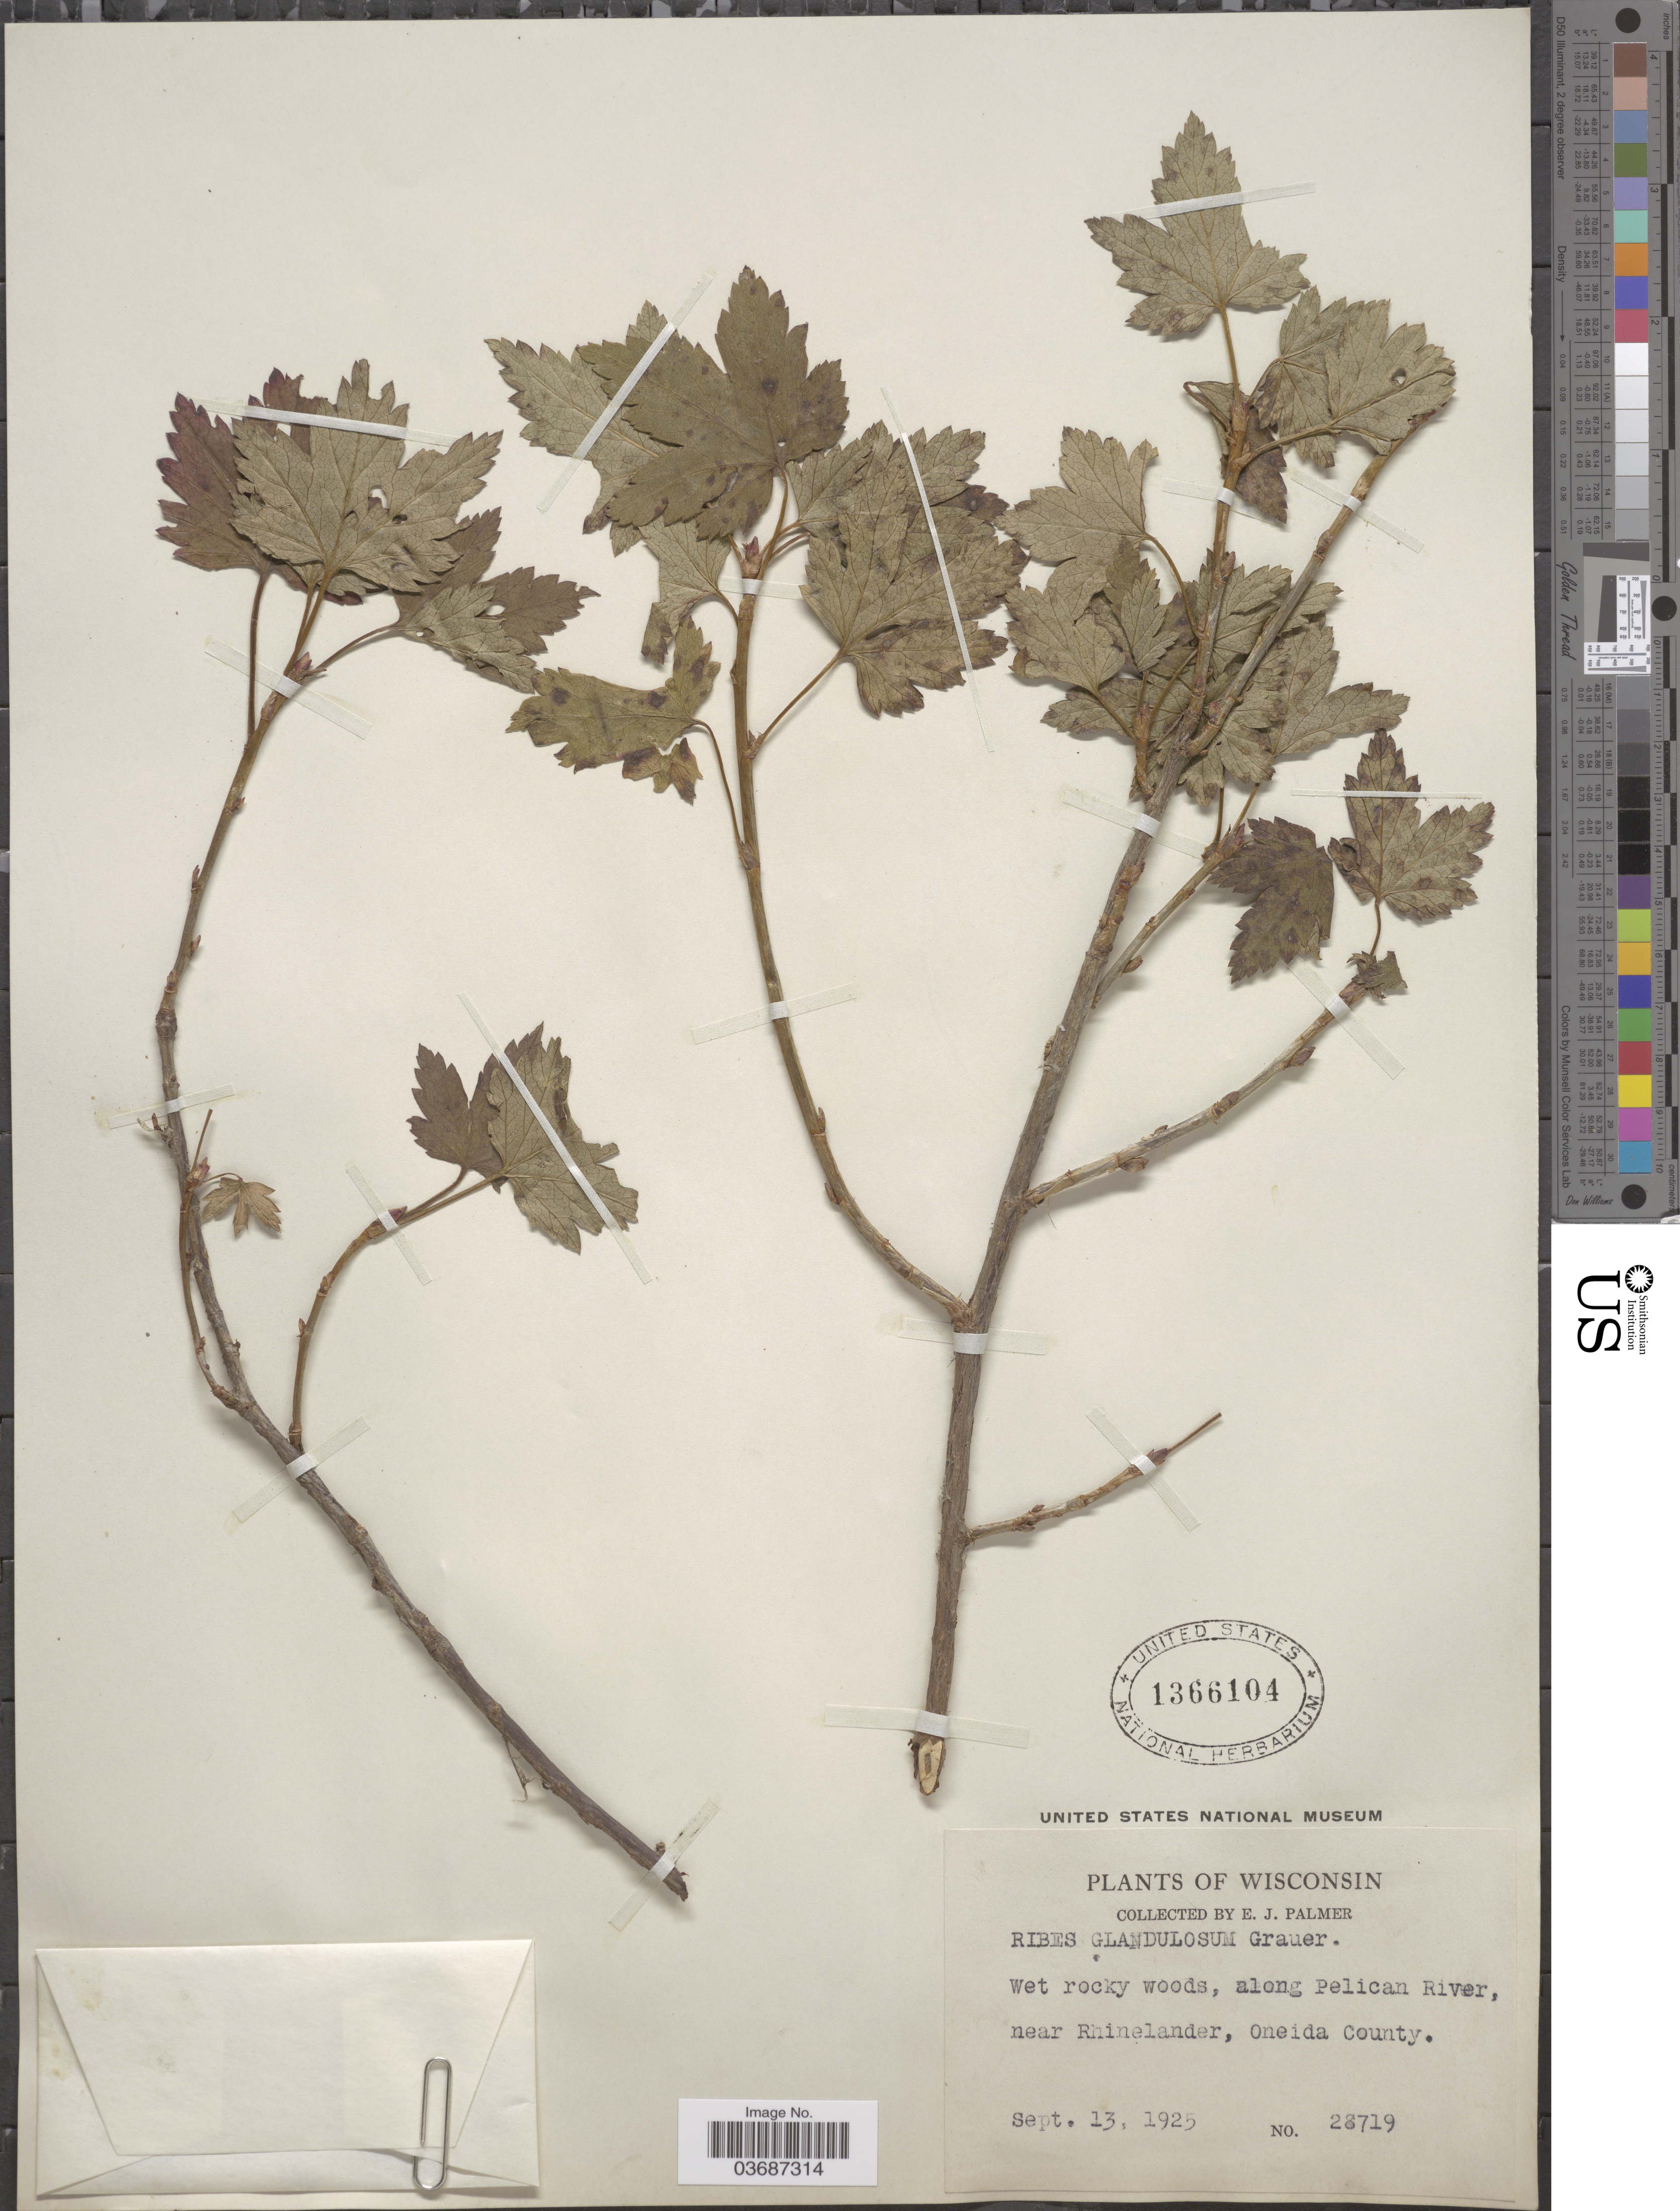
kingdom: Plantae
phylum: Tracheophyta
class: Magnoliopsida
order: Saxifragales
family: Grossulariaceae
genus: Ribes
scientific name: Ribes glandulosum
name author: Ruiz & Pav.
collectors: E. J. Palmer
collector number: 28719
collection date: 1925-09-13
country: United States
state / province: Wisconsin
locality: Wet rocky woods, along Pelican River, near Rhinelander, Oneida County.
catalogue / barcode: US 1366104